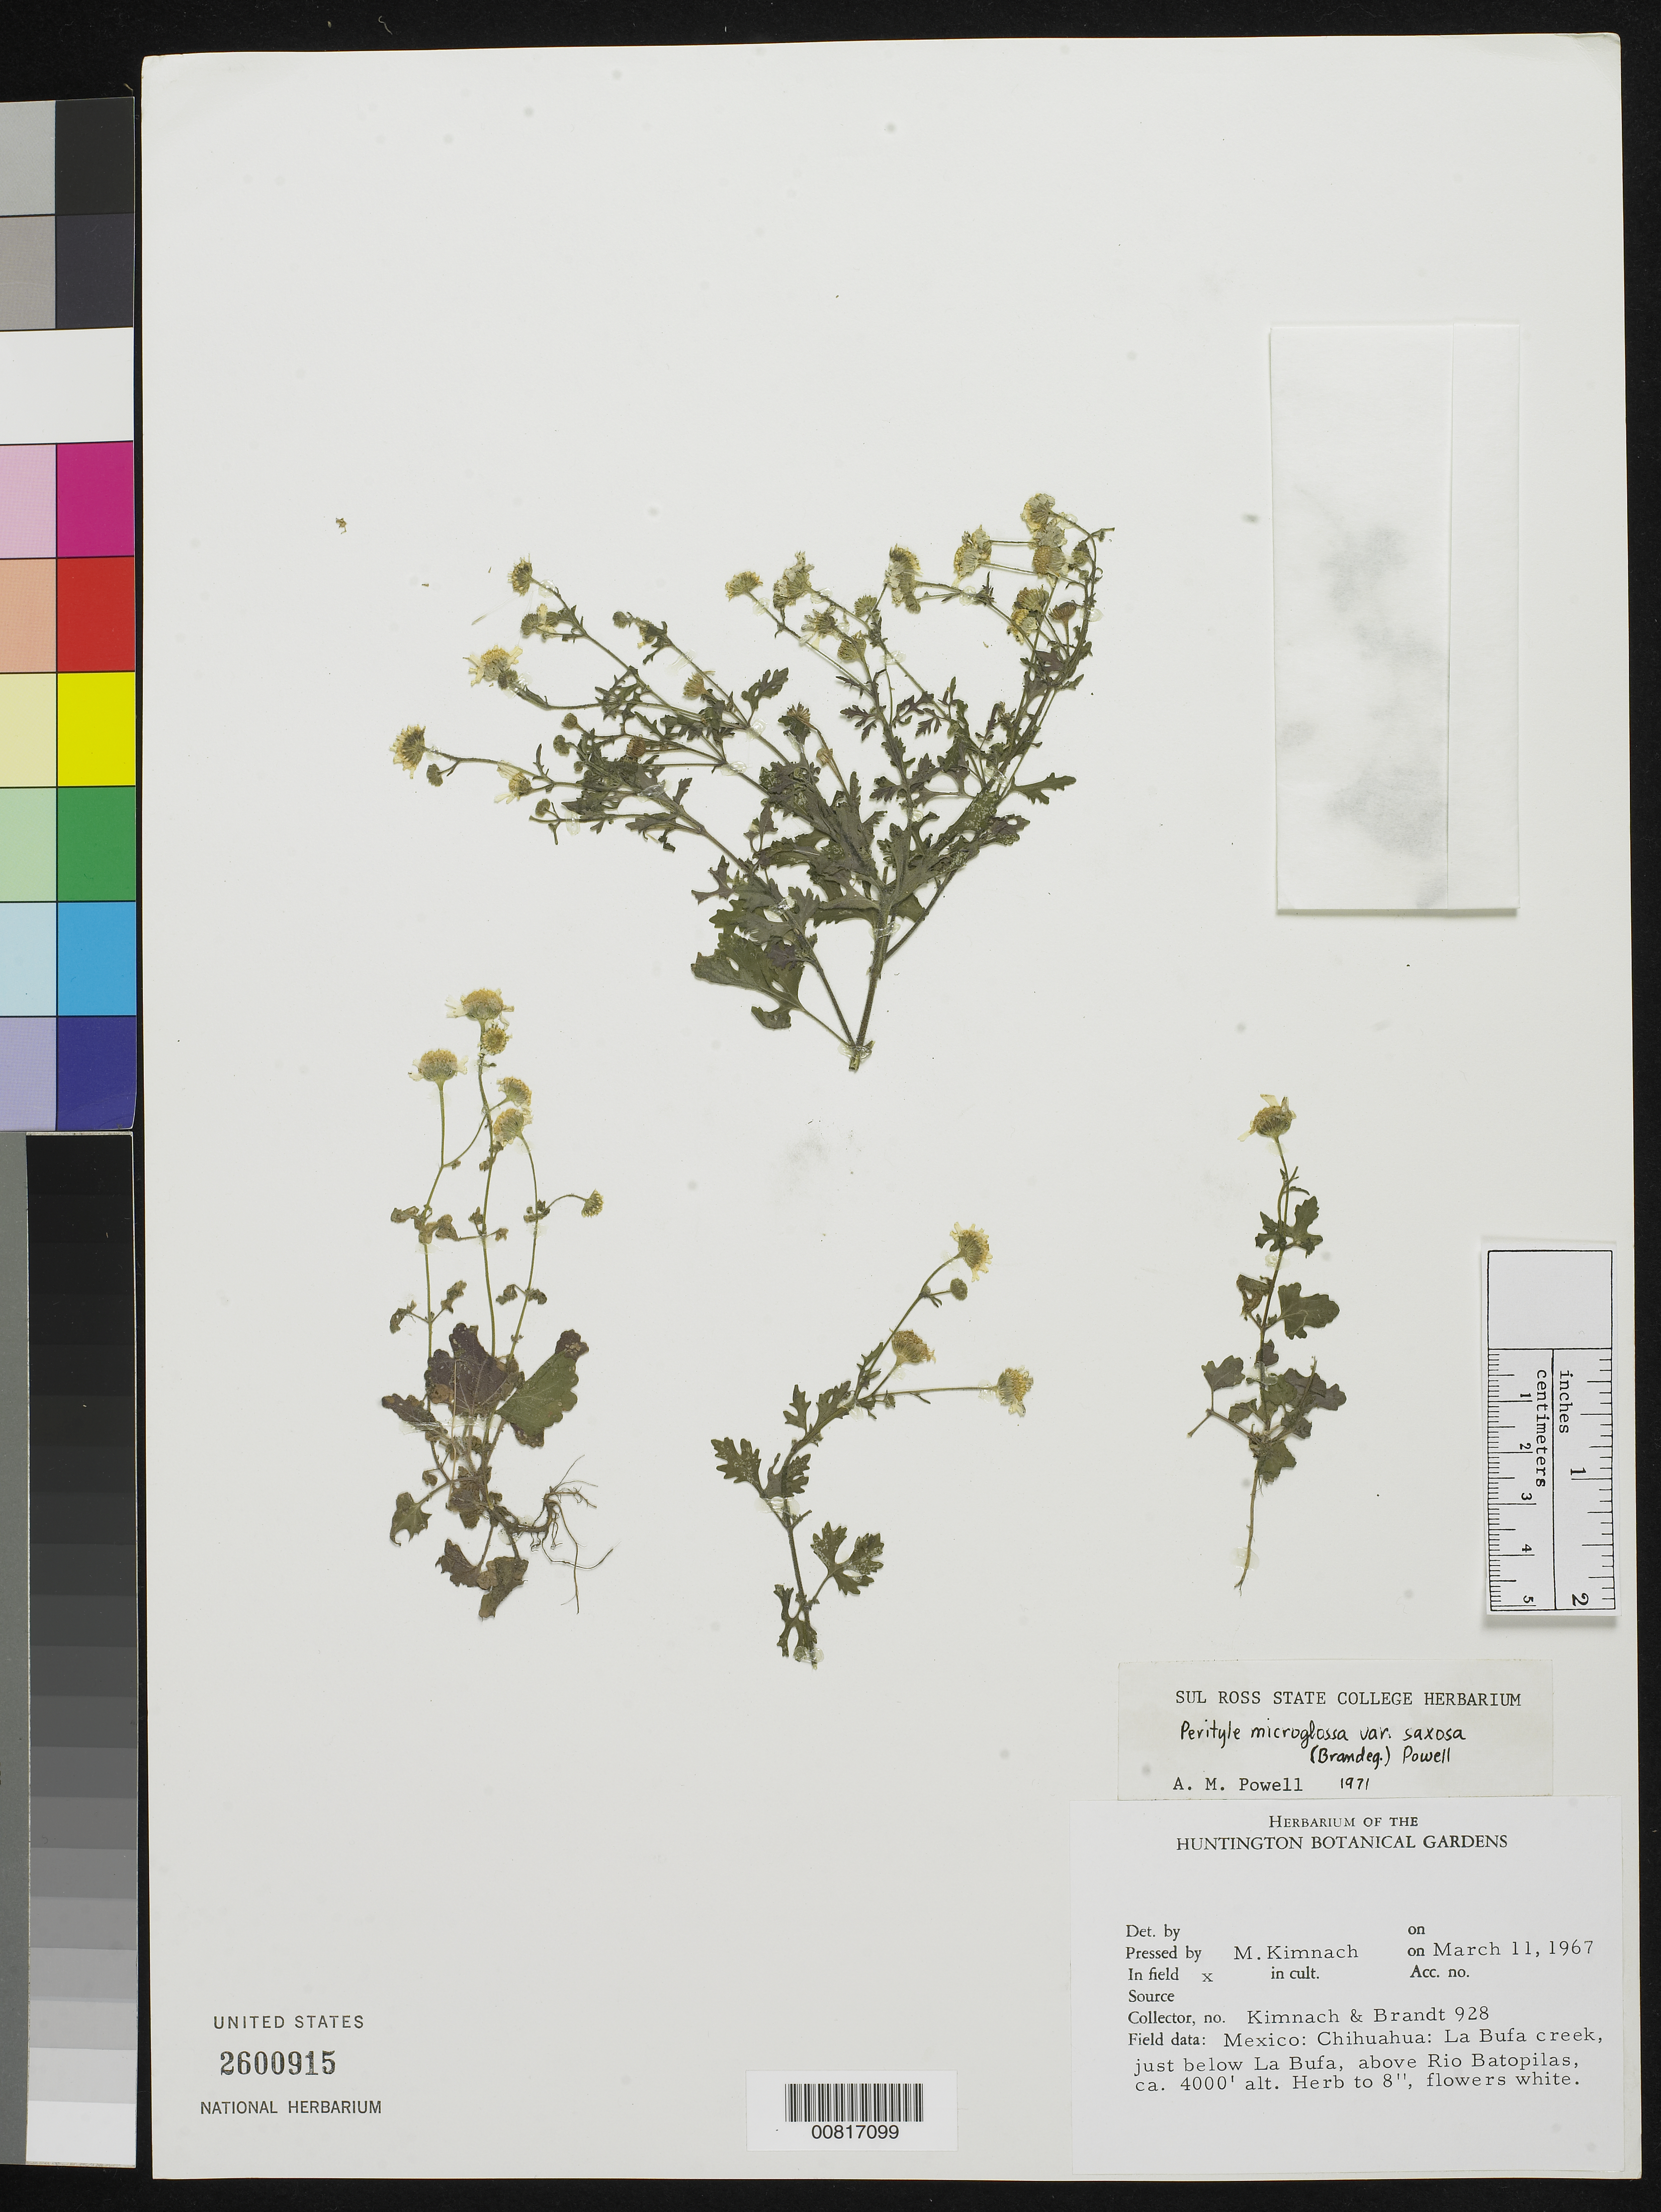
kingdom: Plantae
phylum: Tracheophyta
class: Magnoliopsida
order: Asterales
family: Asteraceae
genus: Perityle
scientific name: Perityle microglossa var. saxosa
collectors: M. W. Kimnach & -. Brandt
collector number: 928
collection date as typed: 11 Mar 1967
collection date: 1967-03-11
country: Mexico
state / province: Chihuahua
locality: La Bufa Creek, just below La Bufa, above Rio Batopilas.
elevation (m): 1219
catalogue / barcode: US 2600915